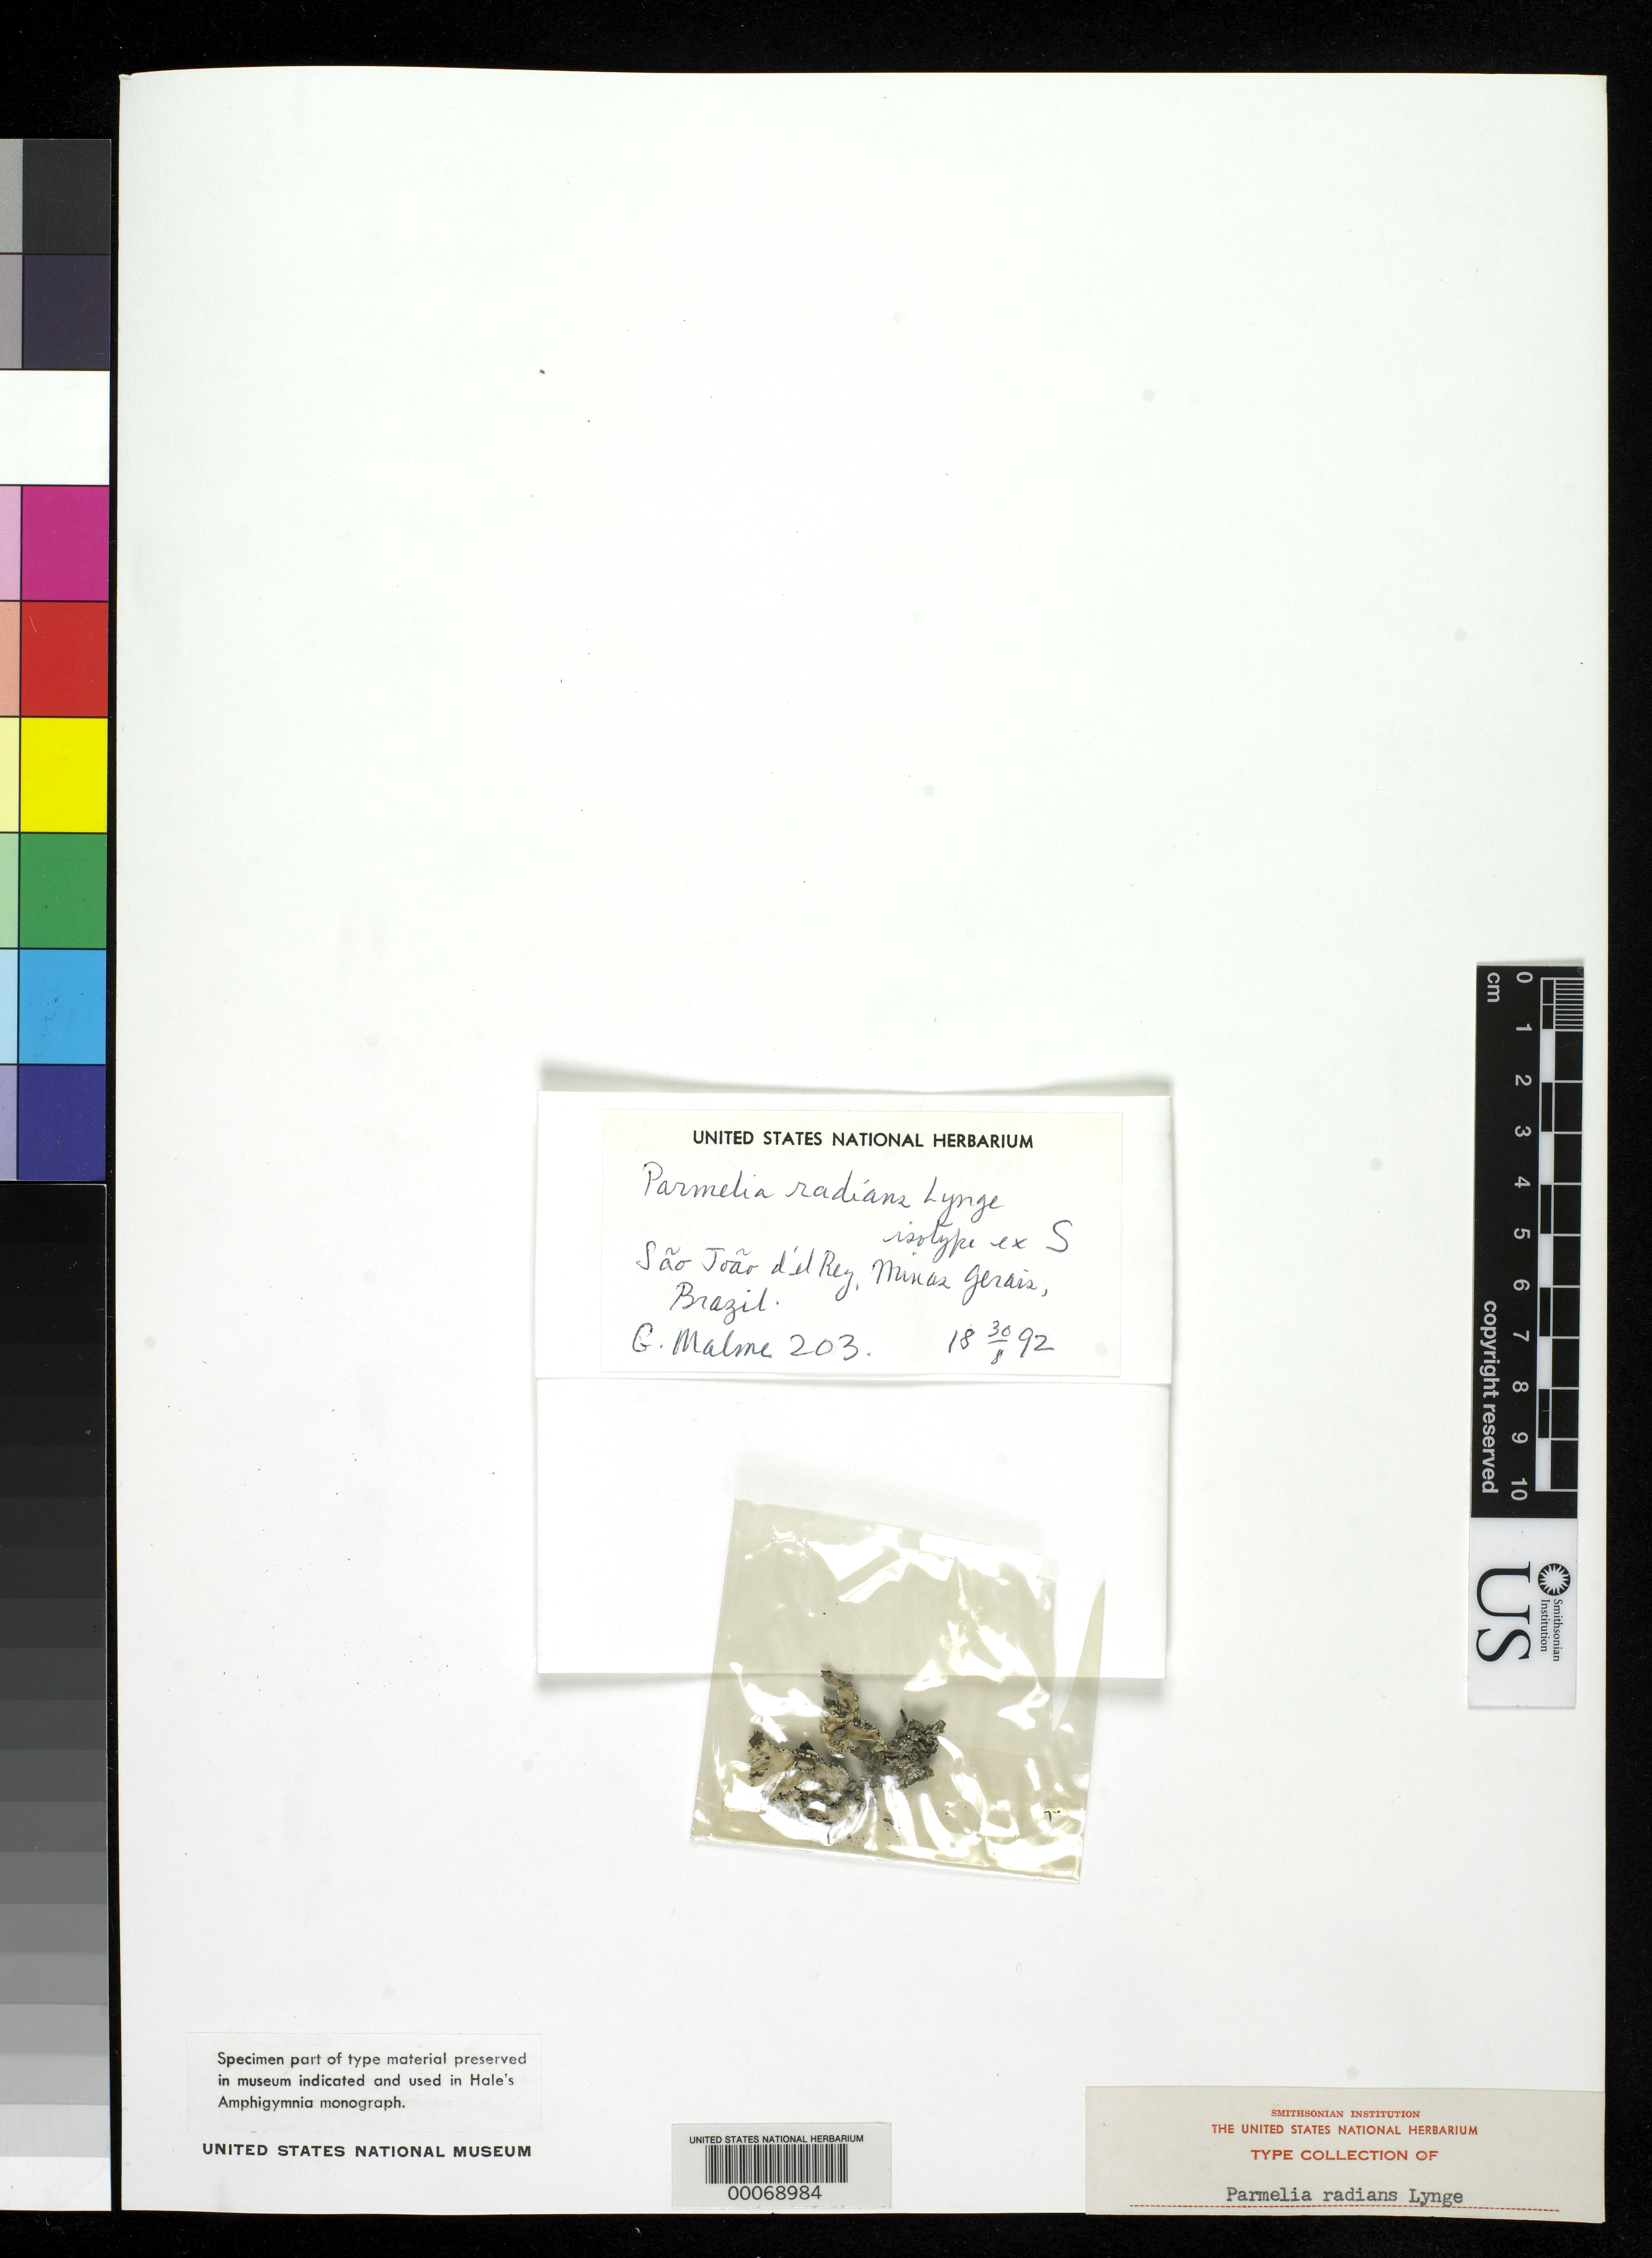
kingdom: Fungi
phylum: Ascomycota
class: Lecanoromycetes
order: Lecanorales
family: Parmeliaceae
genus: Parmelia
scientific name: Parmelia radians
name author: Lynge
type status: Isotype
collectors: G. O. A. Malme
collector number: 203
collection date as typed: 30 Aug 1892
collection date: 1892-08-30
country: Brazil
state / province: Minas Gerais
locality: Sao Joao del Rey.